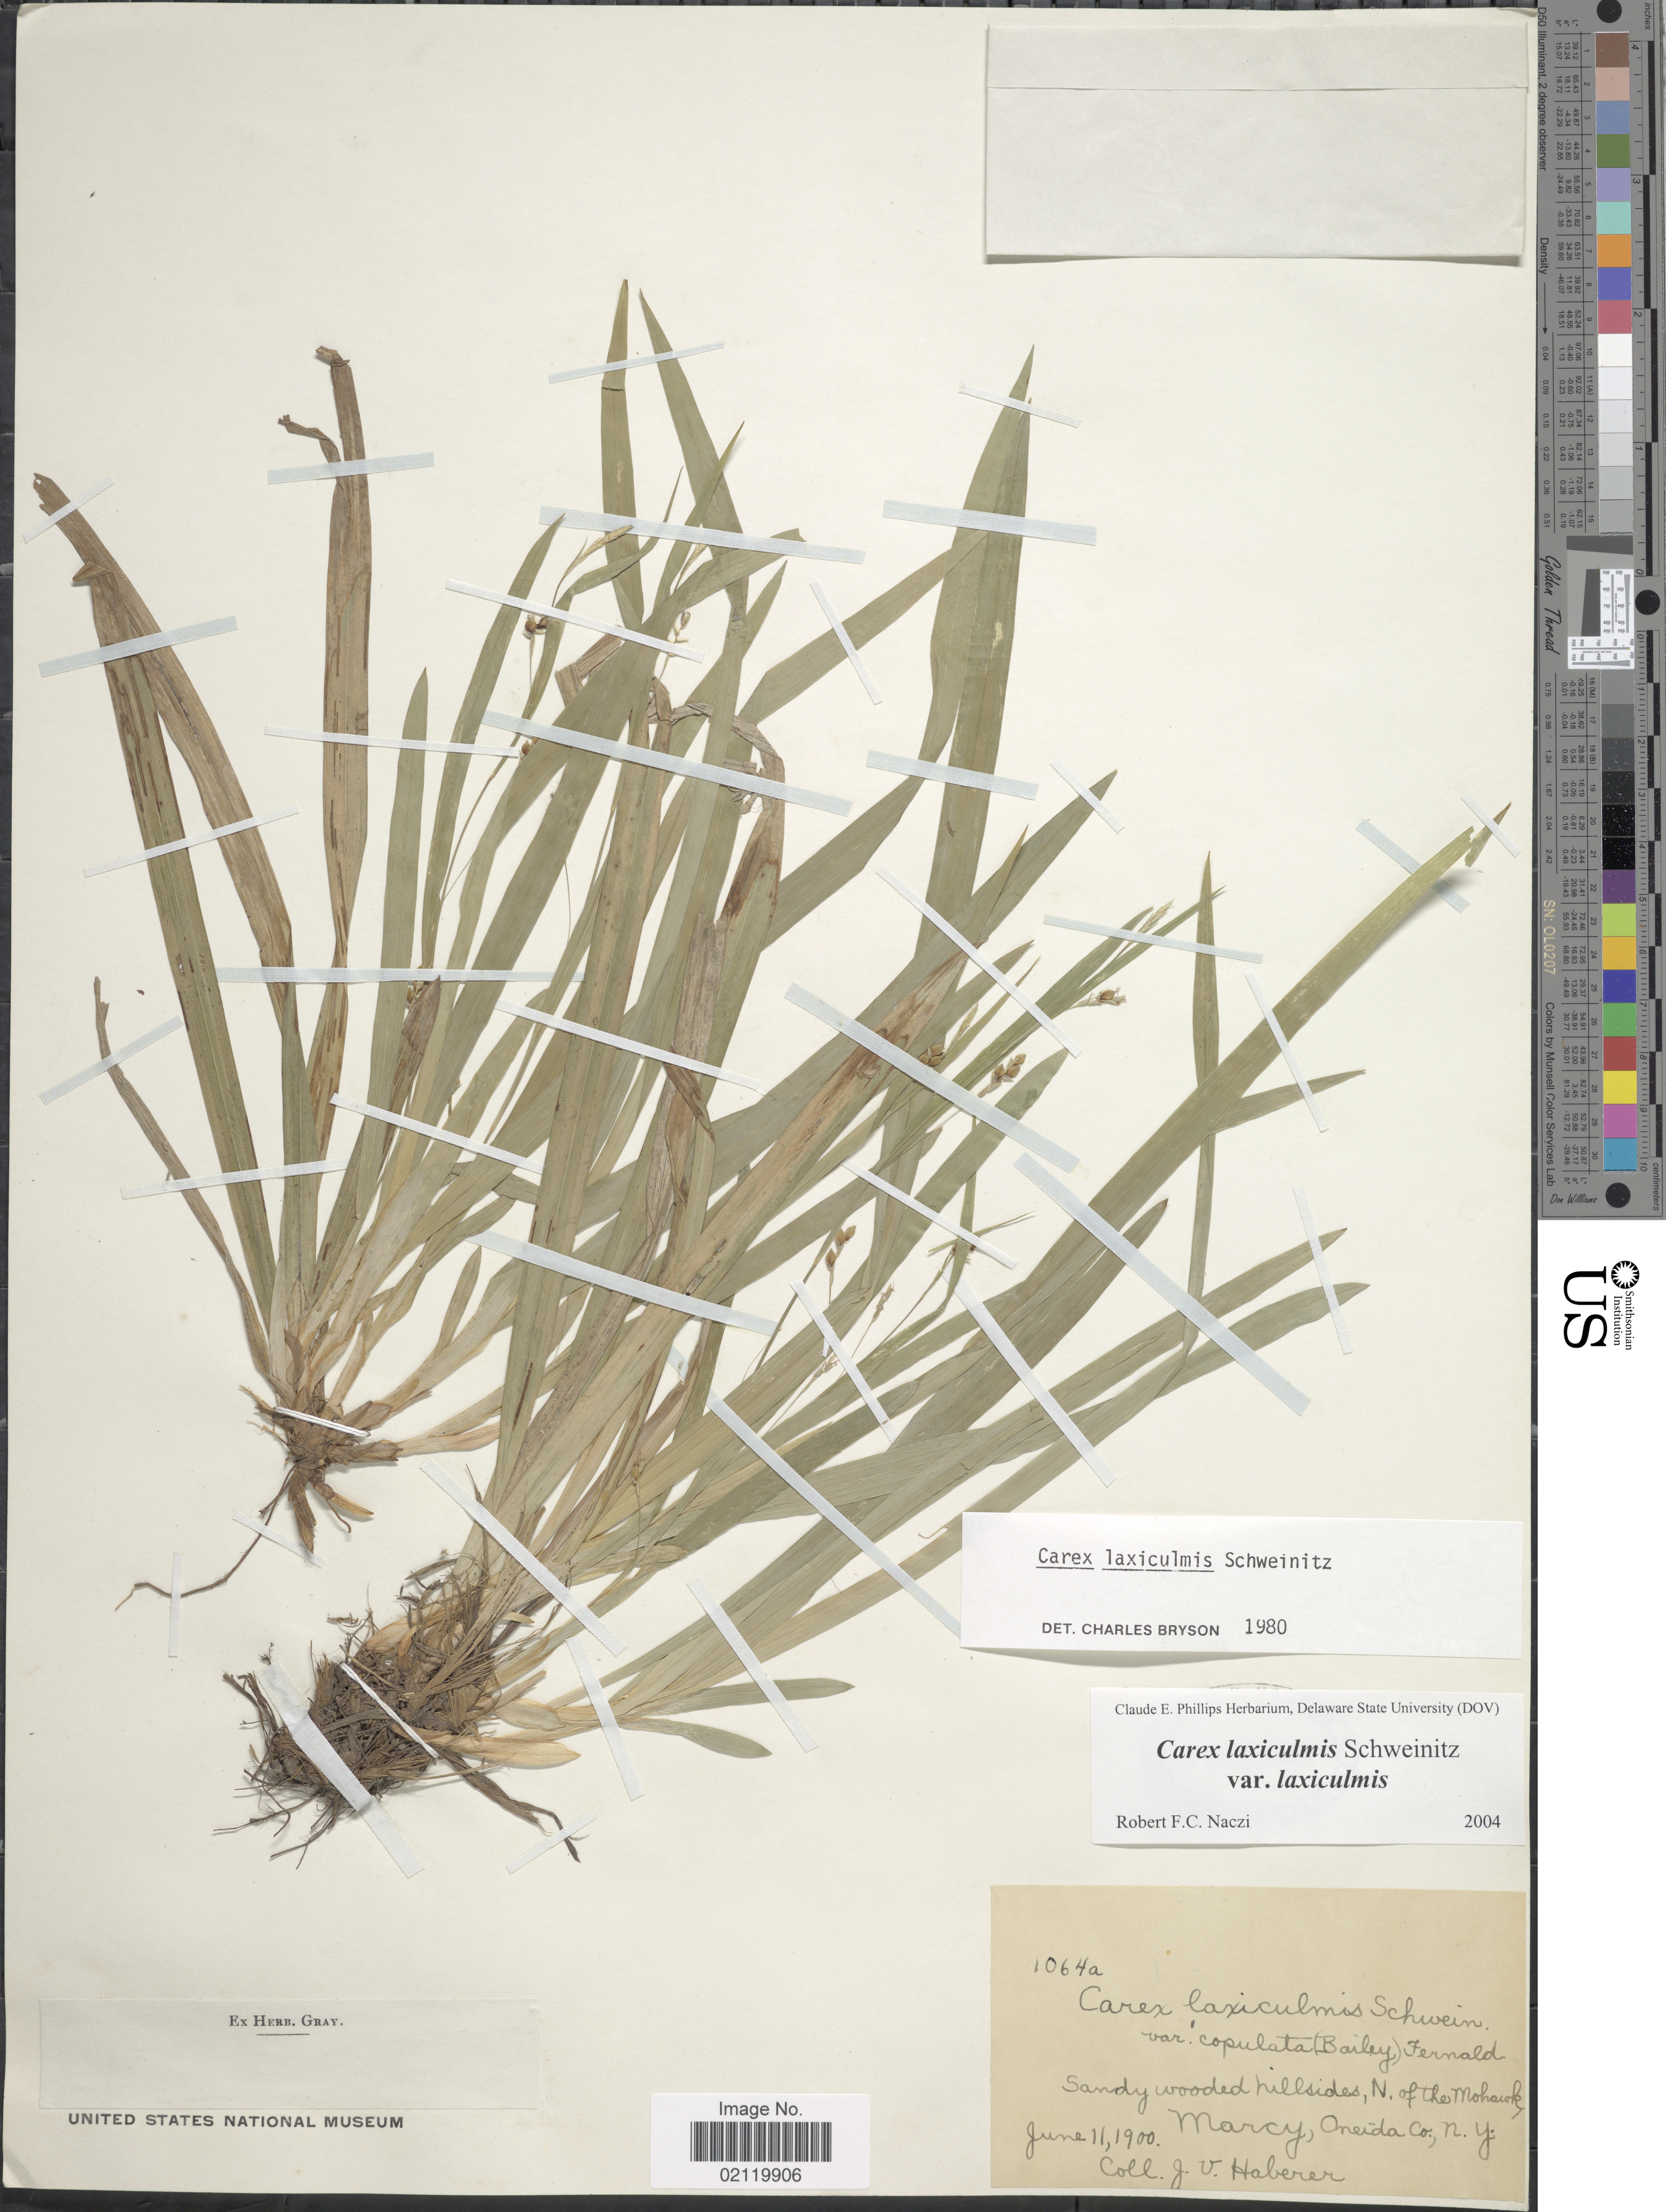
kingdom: Plantae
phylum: Tracheophyta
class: Liliopsida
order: Poales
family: Cyperaceae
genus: Carex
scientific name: Carex laxiculmis var. laxiculmis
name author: Schwein.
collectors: J. V. Haberer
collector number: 1064a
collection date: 1900-06-11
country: United States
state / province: New York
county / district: Oneida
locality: Sandy wooded hillsides, N. of the Mohawk, Marcy, Oneida Co.